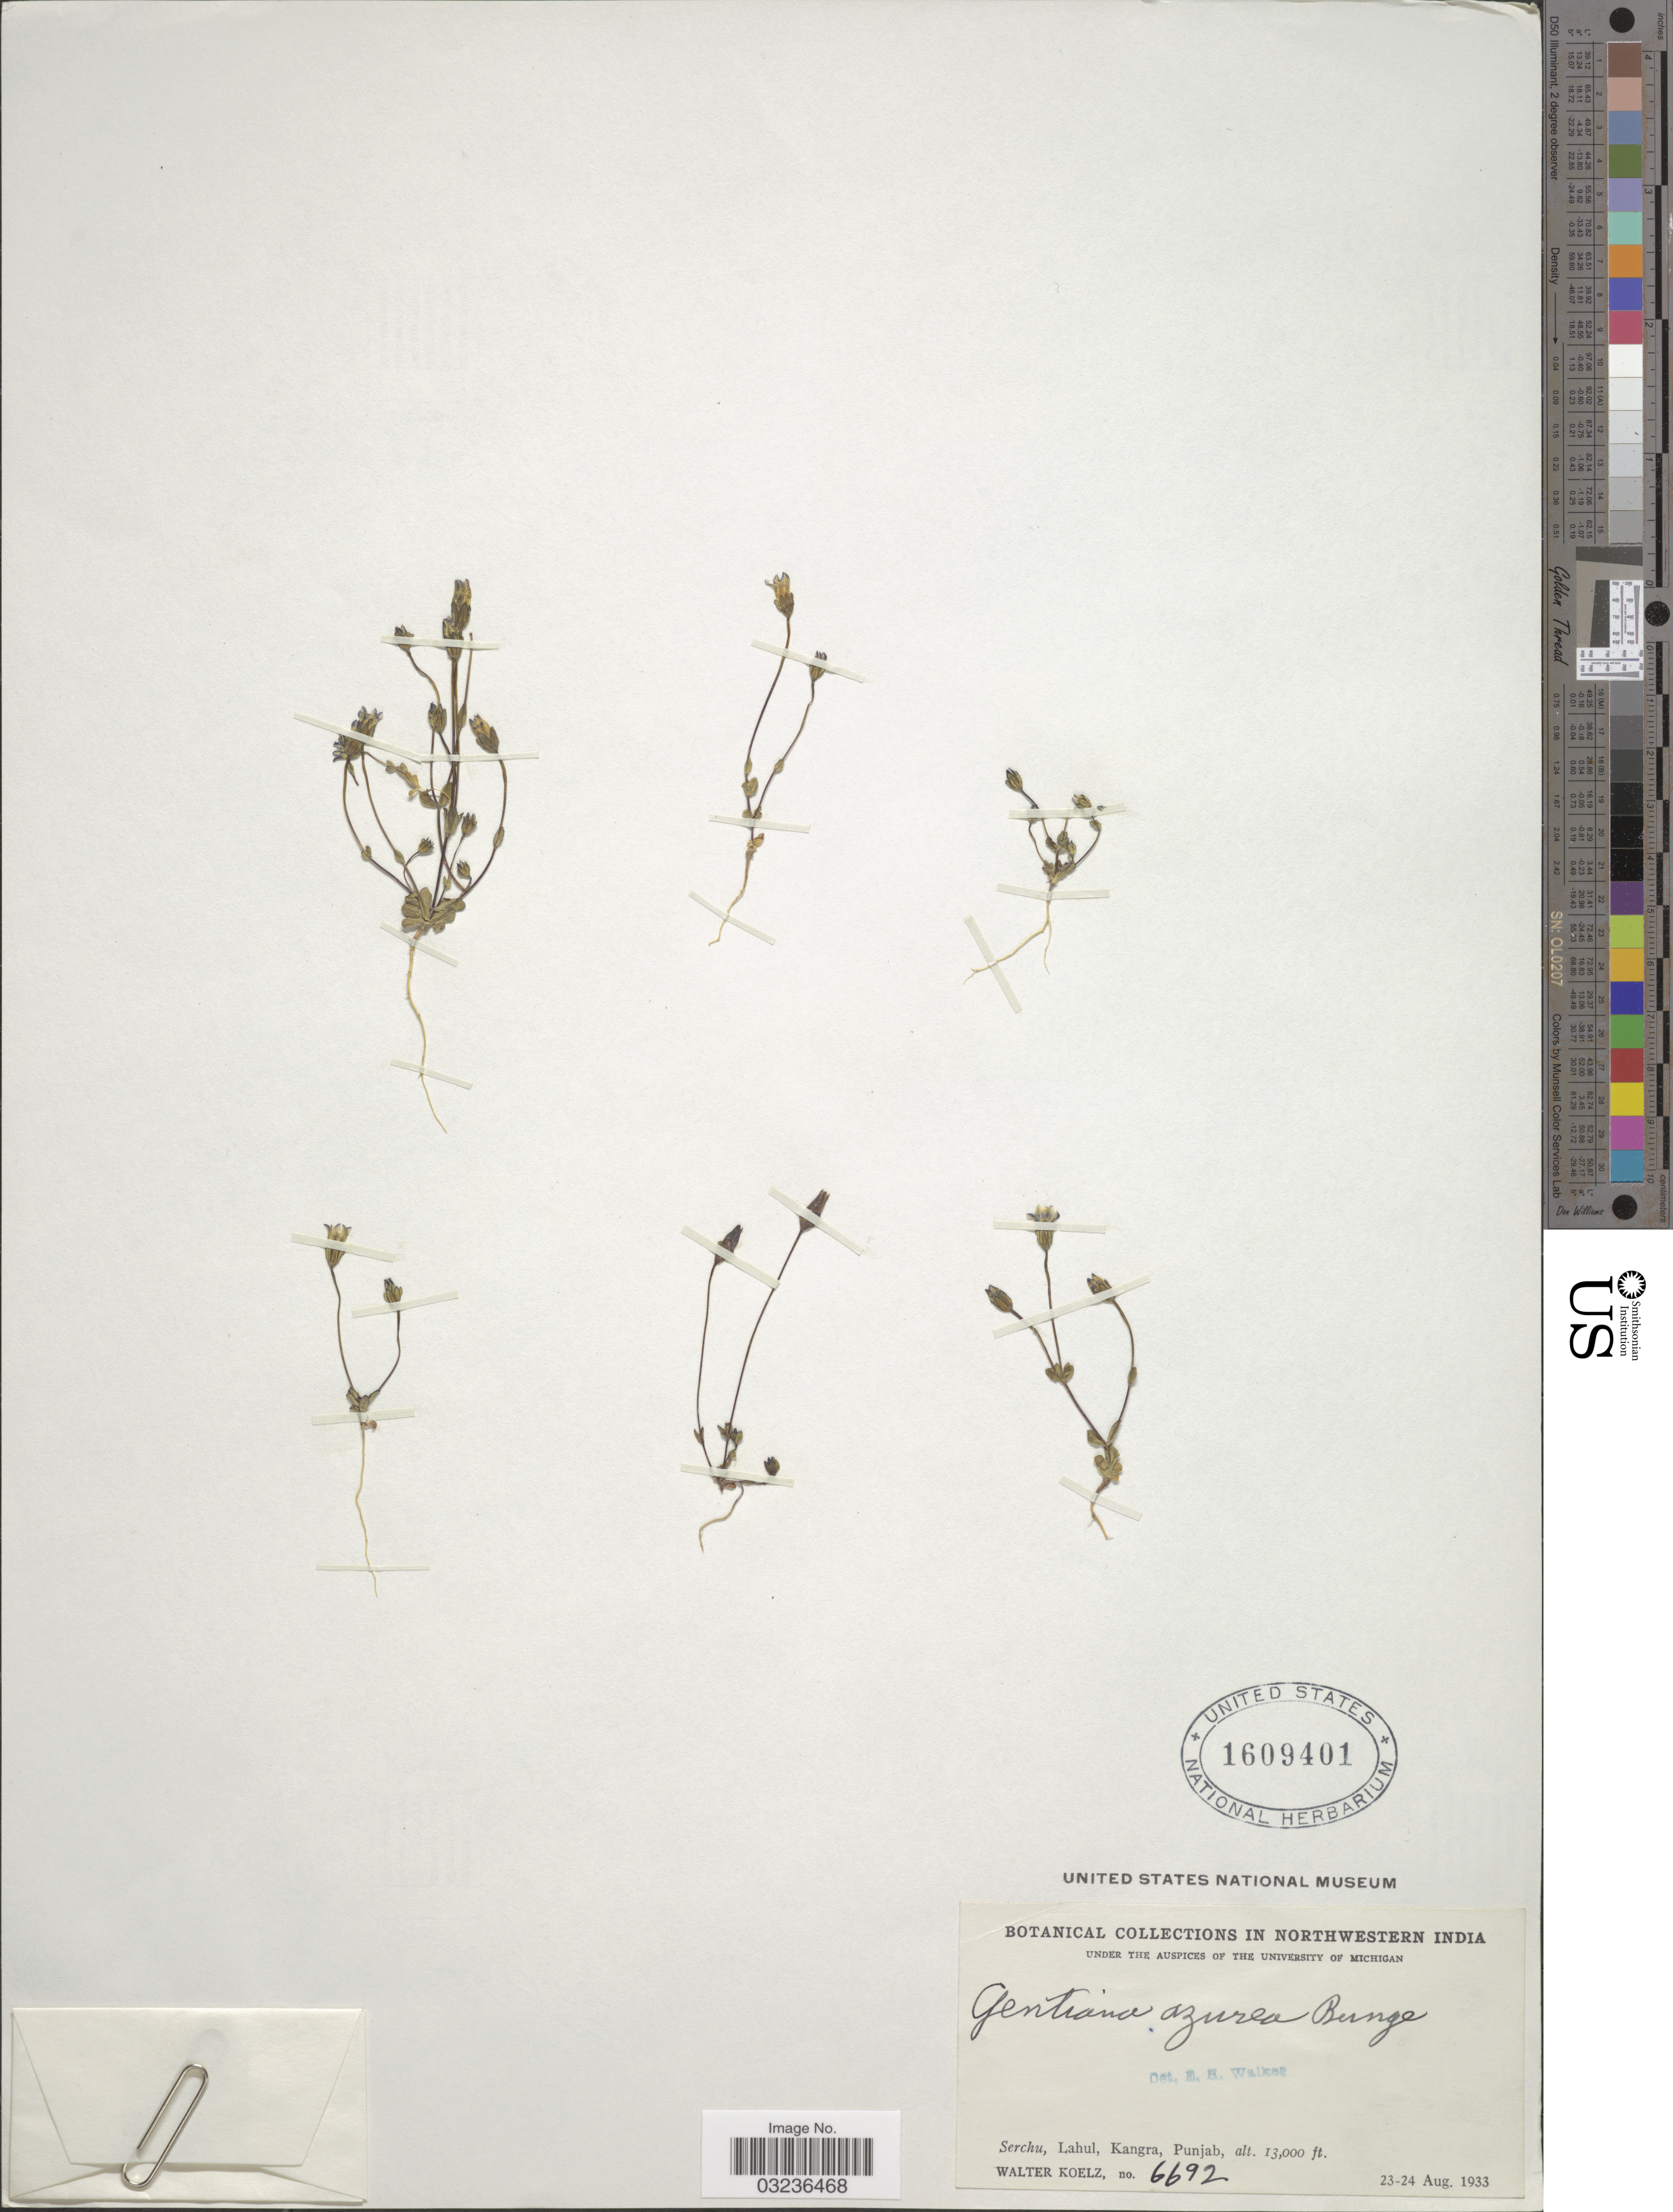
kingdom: Plantae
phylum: Tracheophyta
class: Magnoliopsida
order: Gentianales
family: Gentianaceae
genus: Gentiana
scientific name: Gentiana azurea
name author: Bunge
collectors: W. N. Koelz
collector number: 6692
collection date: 1933-08-23/1933-08-24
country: India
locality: Northwestern India. Serchu, Lahul, Kangra.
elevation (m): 3962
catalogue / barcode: US 1609401